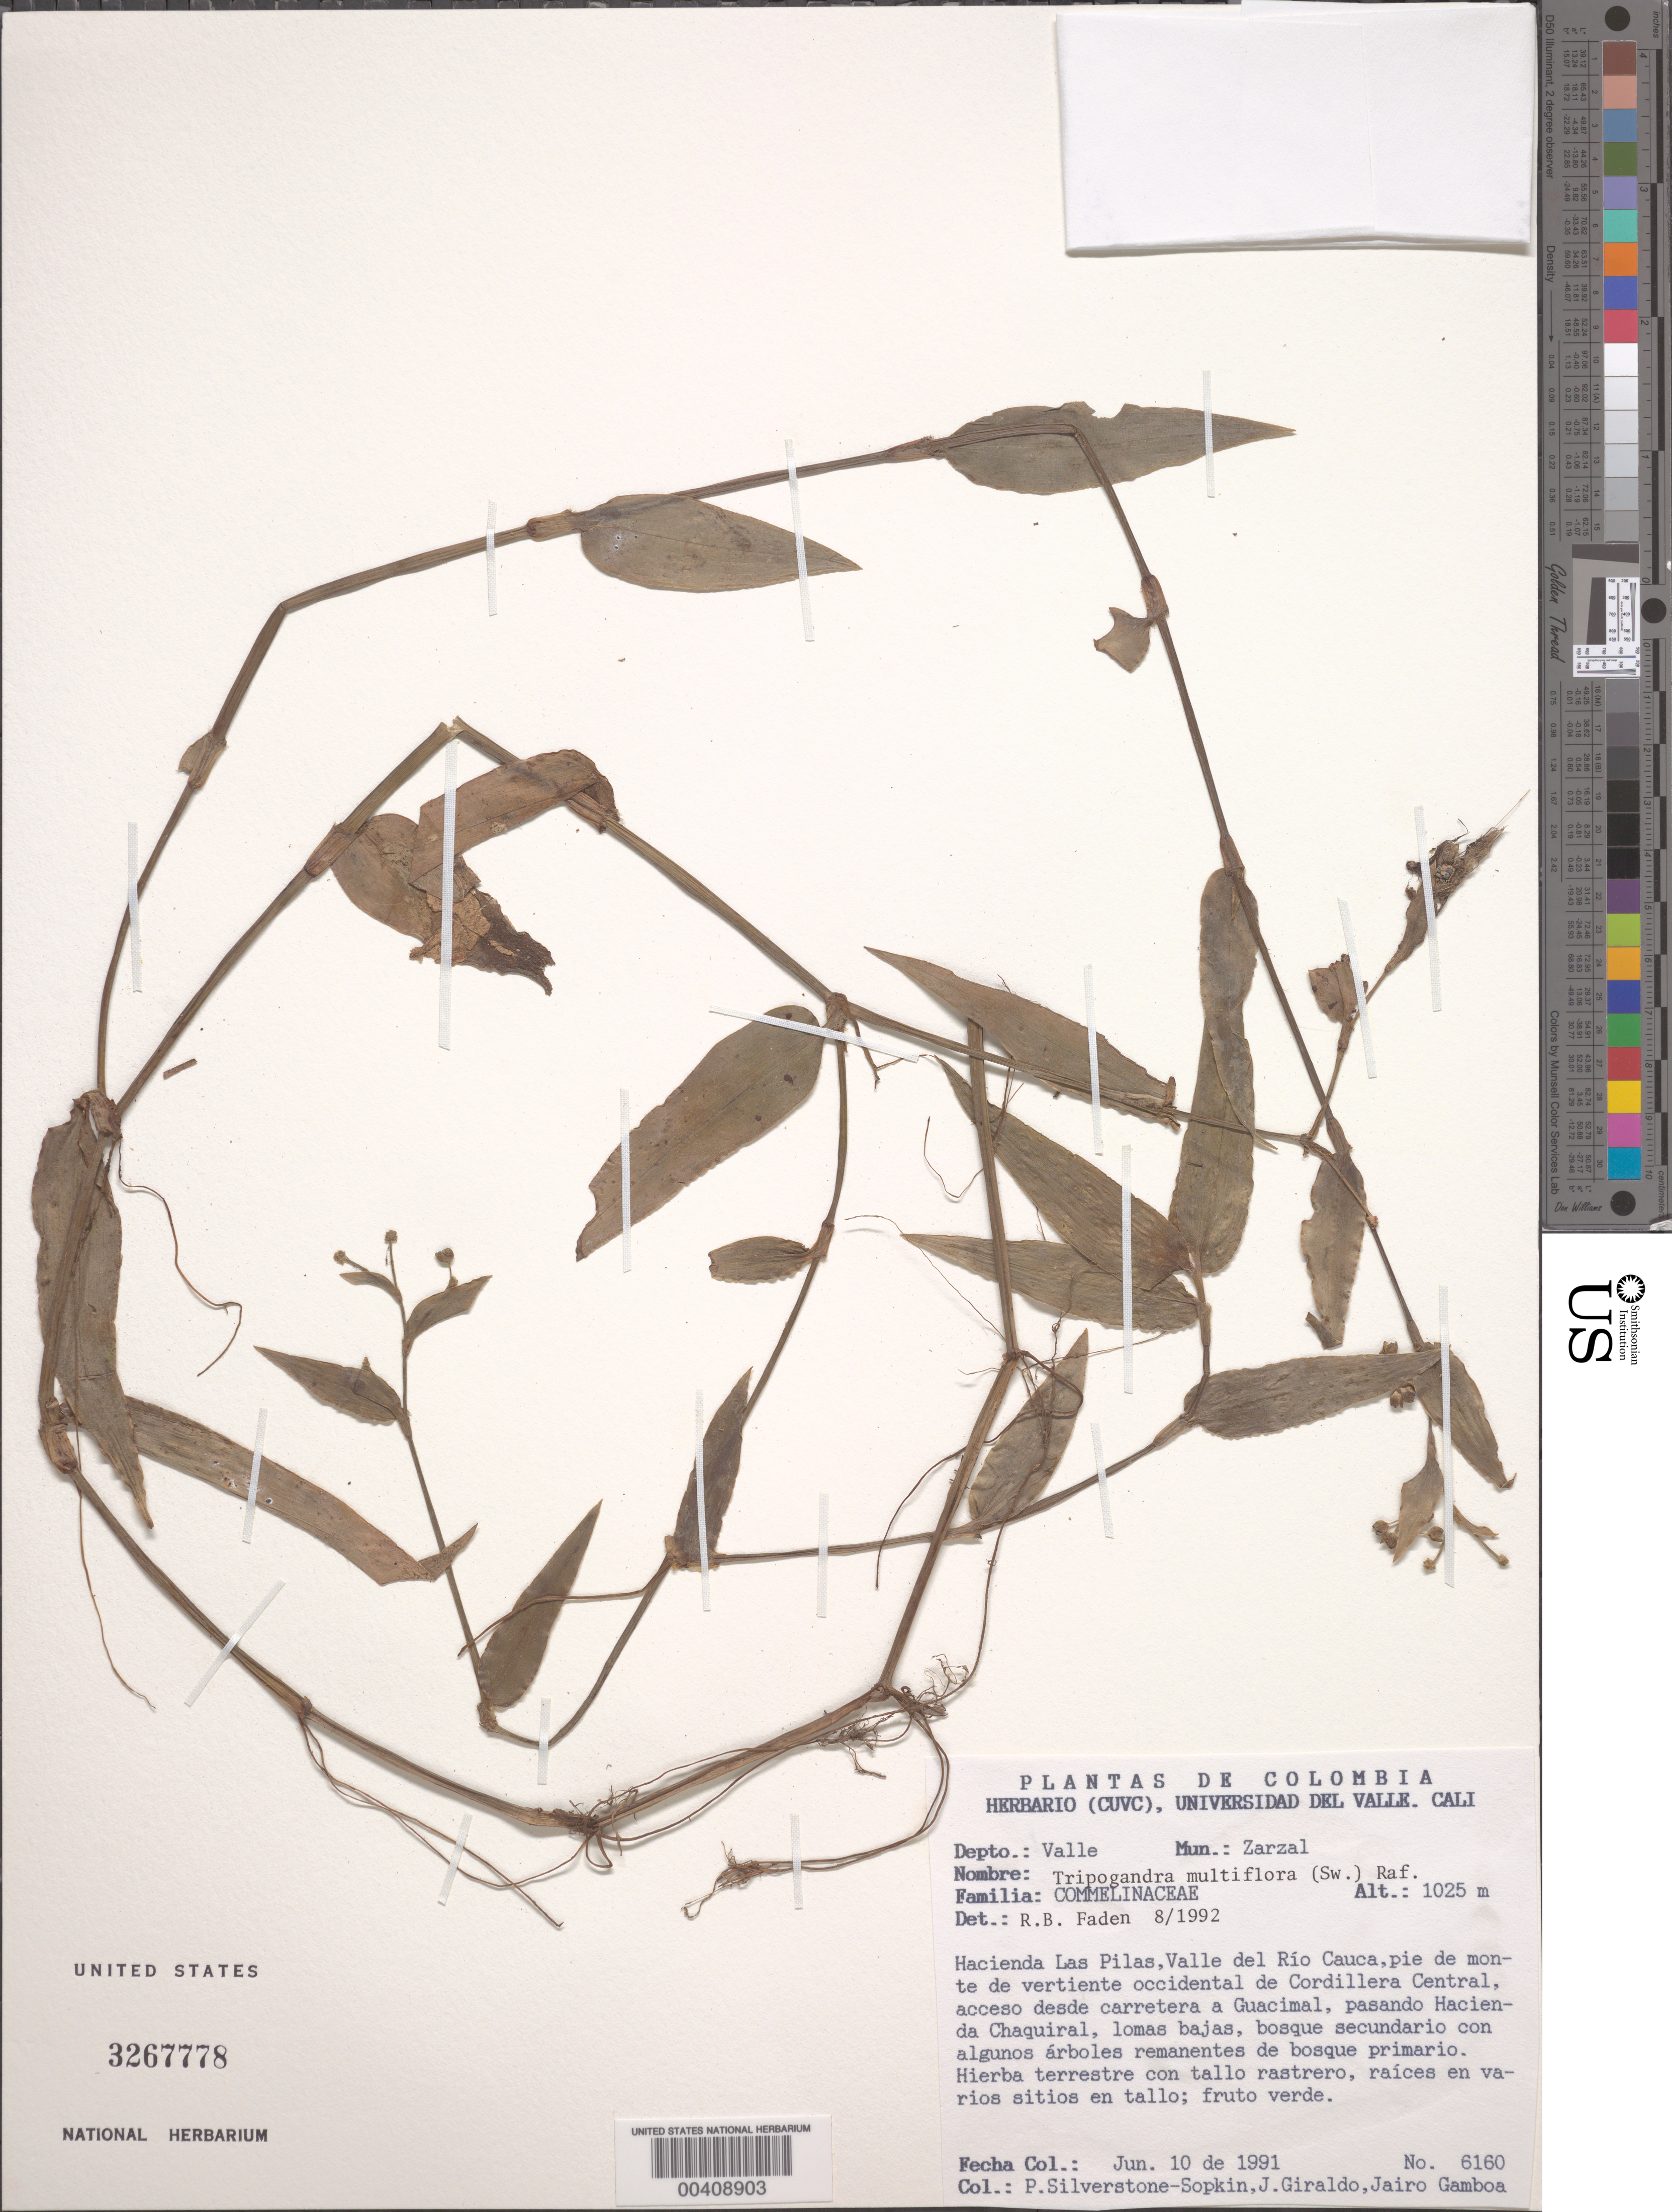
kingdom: Plantae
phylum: Tracheophyta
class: Liliopsida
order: Commelinales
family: Commelinaceae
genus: Tripogandra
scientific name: Tripogandra multiflora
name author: (Sw.) Raf.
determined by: Faden, Robert B., (US), Smithsonian Institution - National Museum of Natural History (UNITED STATES)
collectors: P. A. Silverstone-Sopkin, J. Giraldo & J. Gamboa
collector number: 6160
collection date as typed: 10 Jun 1991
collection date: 1991-06-10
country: Colombia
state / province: Valle del Cauca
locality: Hacienda las Pilas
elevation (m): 1025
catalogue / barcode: US 3267778